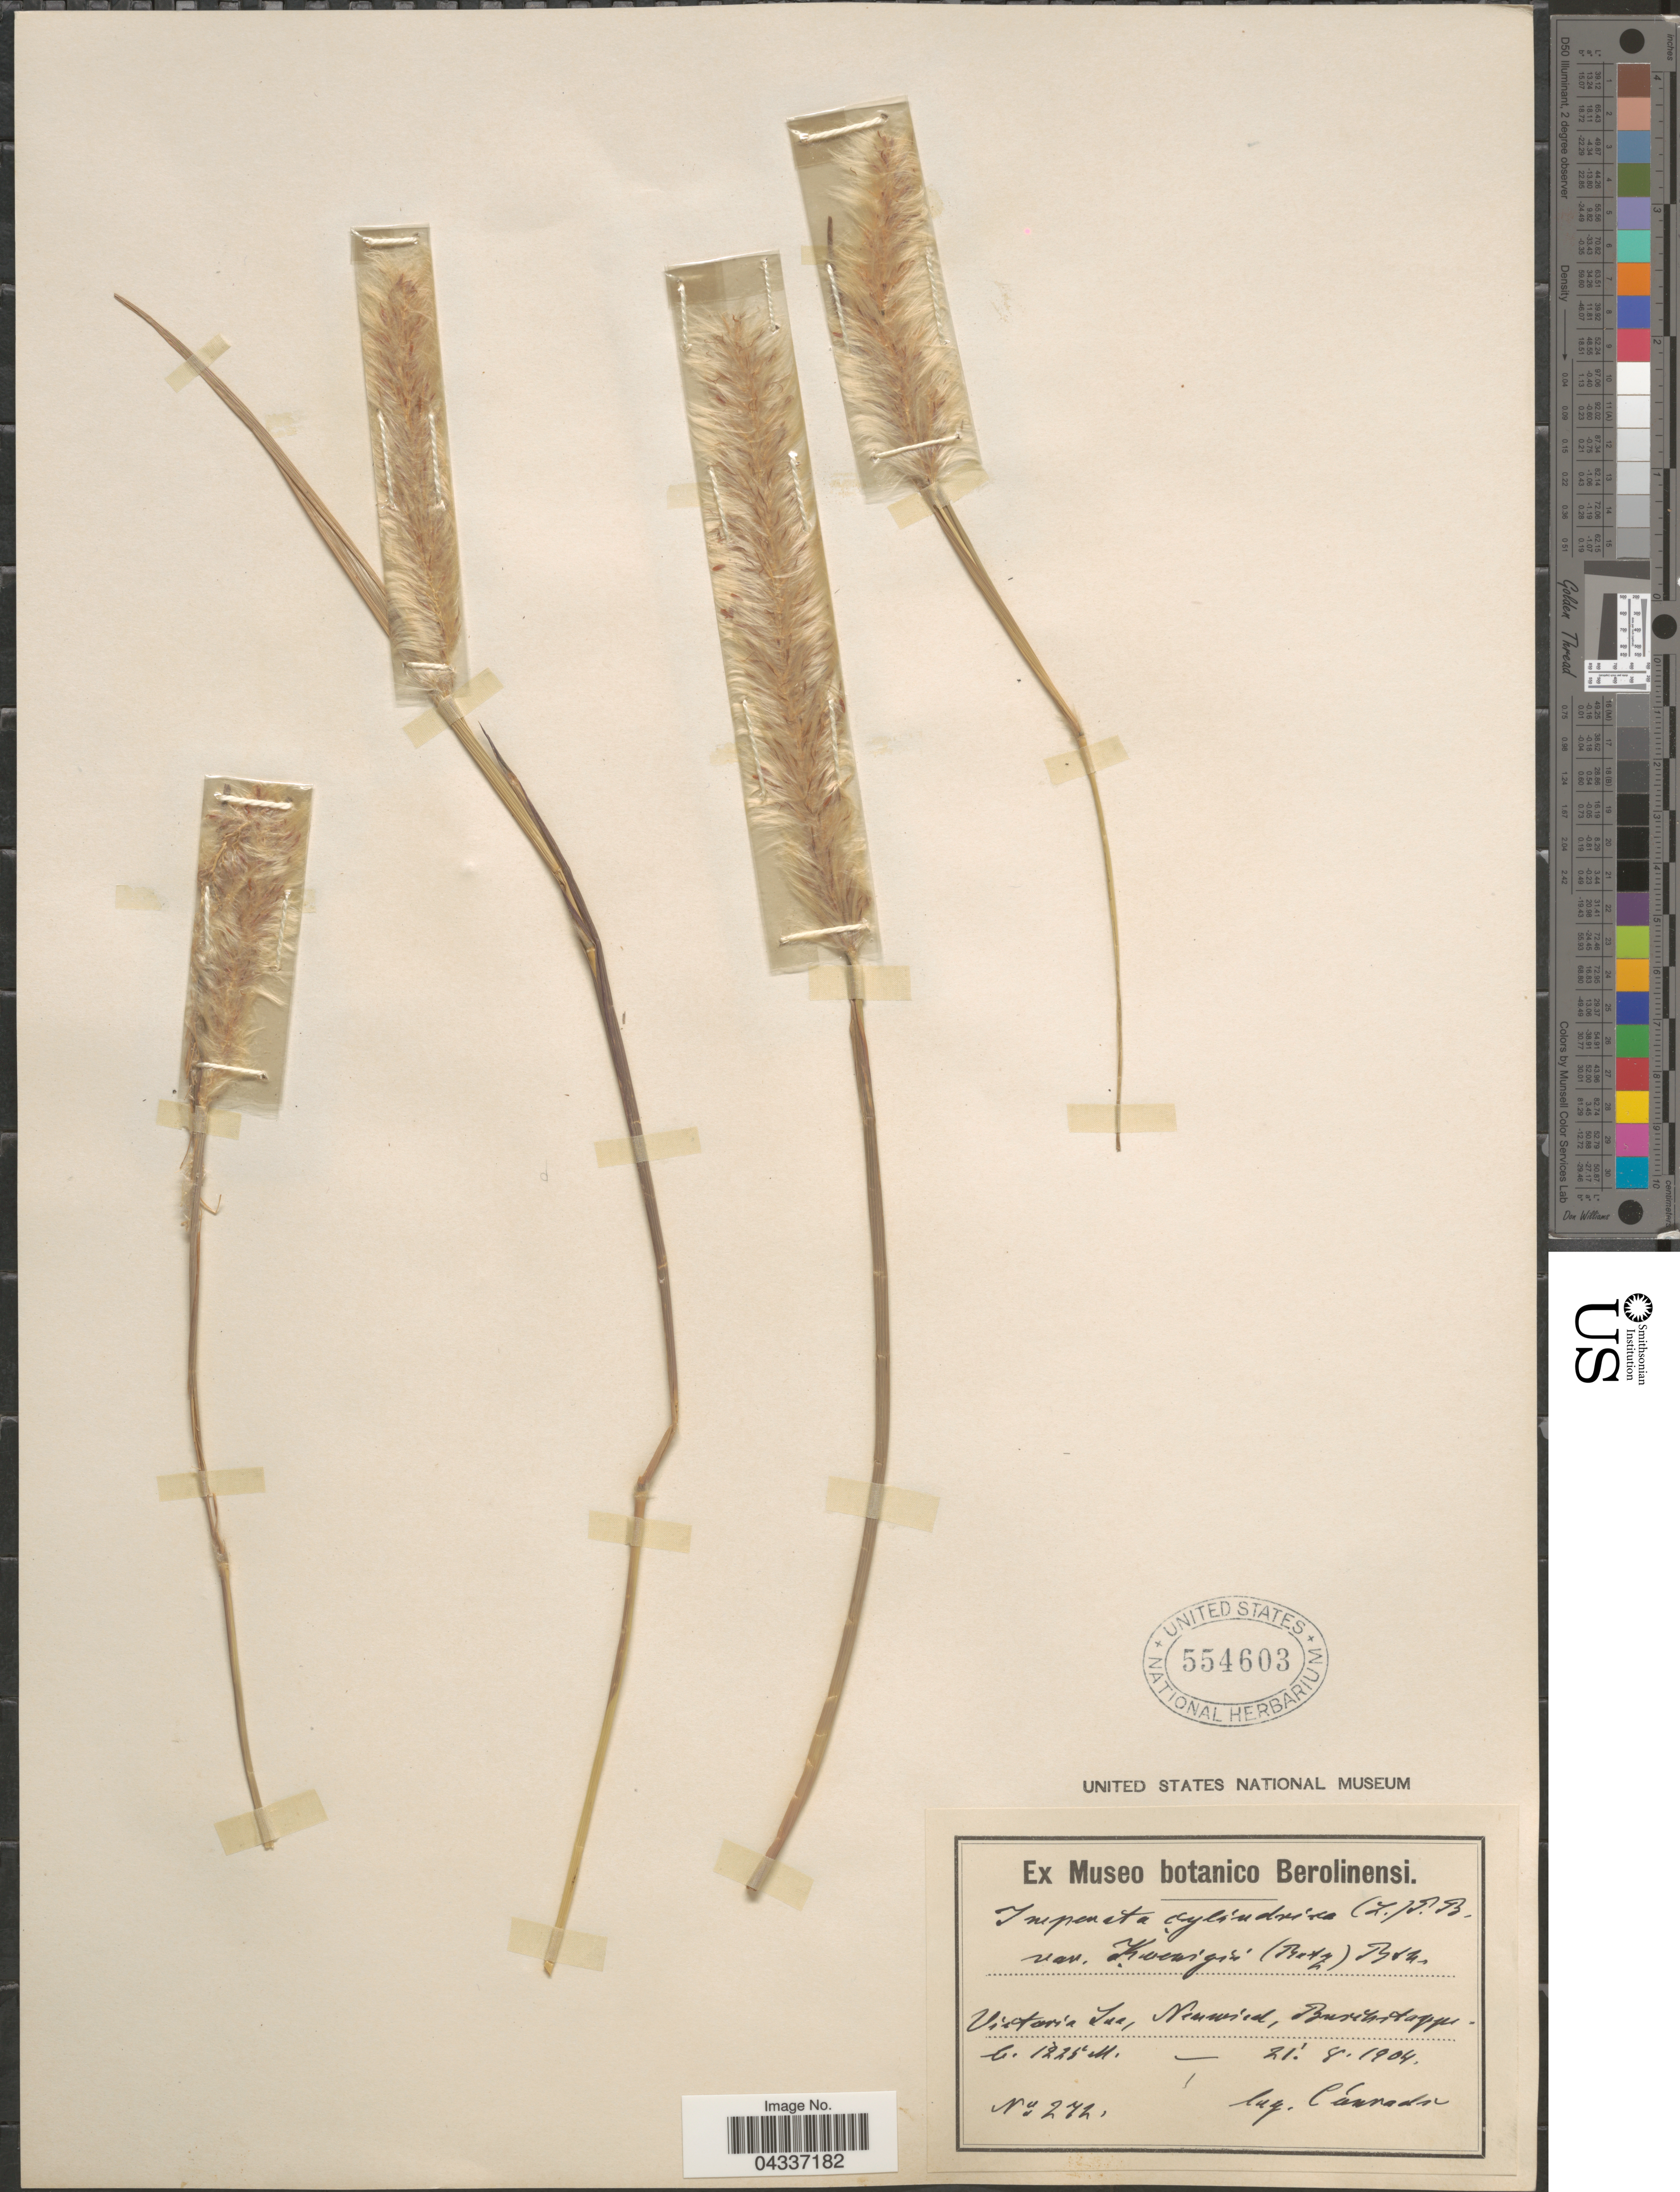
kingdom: Plantae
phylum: Tracheophyta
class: Liliopsida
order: Poales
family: Poaceae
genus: Imperata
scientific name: Imperata cylindrica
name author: (L.) P. Beauv.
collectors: Conrads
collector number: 272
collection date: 1904-08-21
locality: Victoria See, Neuwied, Buschstappe.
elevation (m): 1225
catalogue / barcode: US 554603